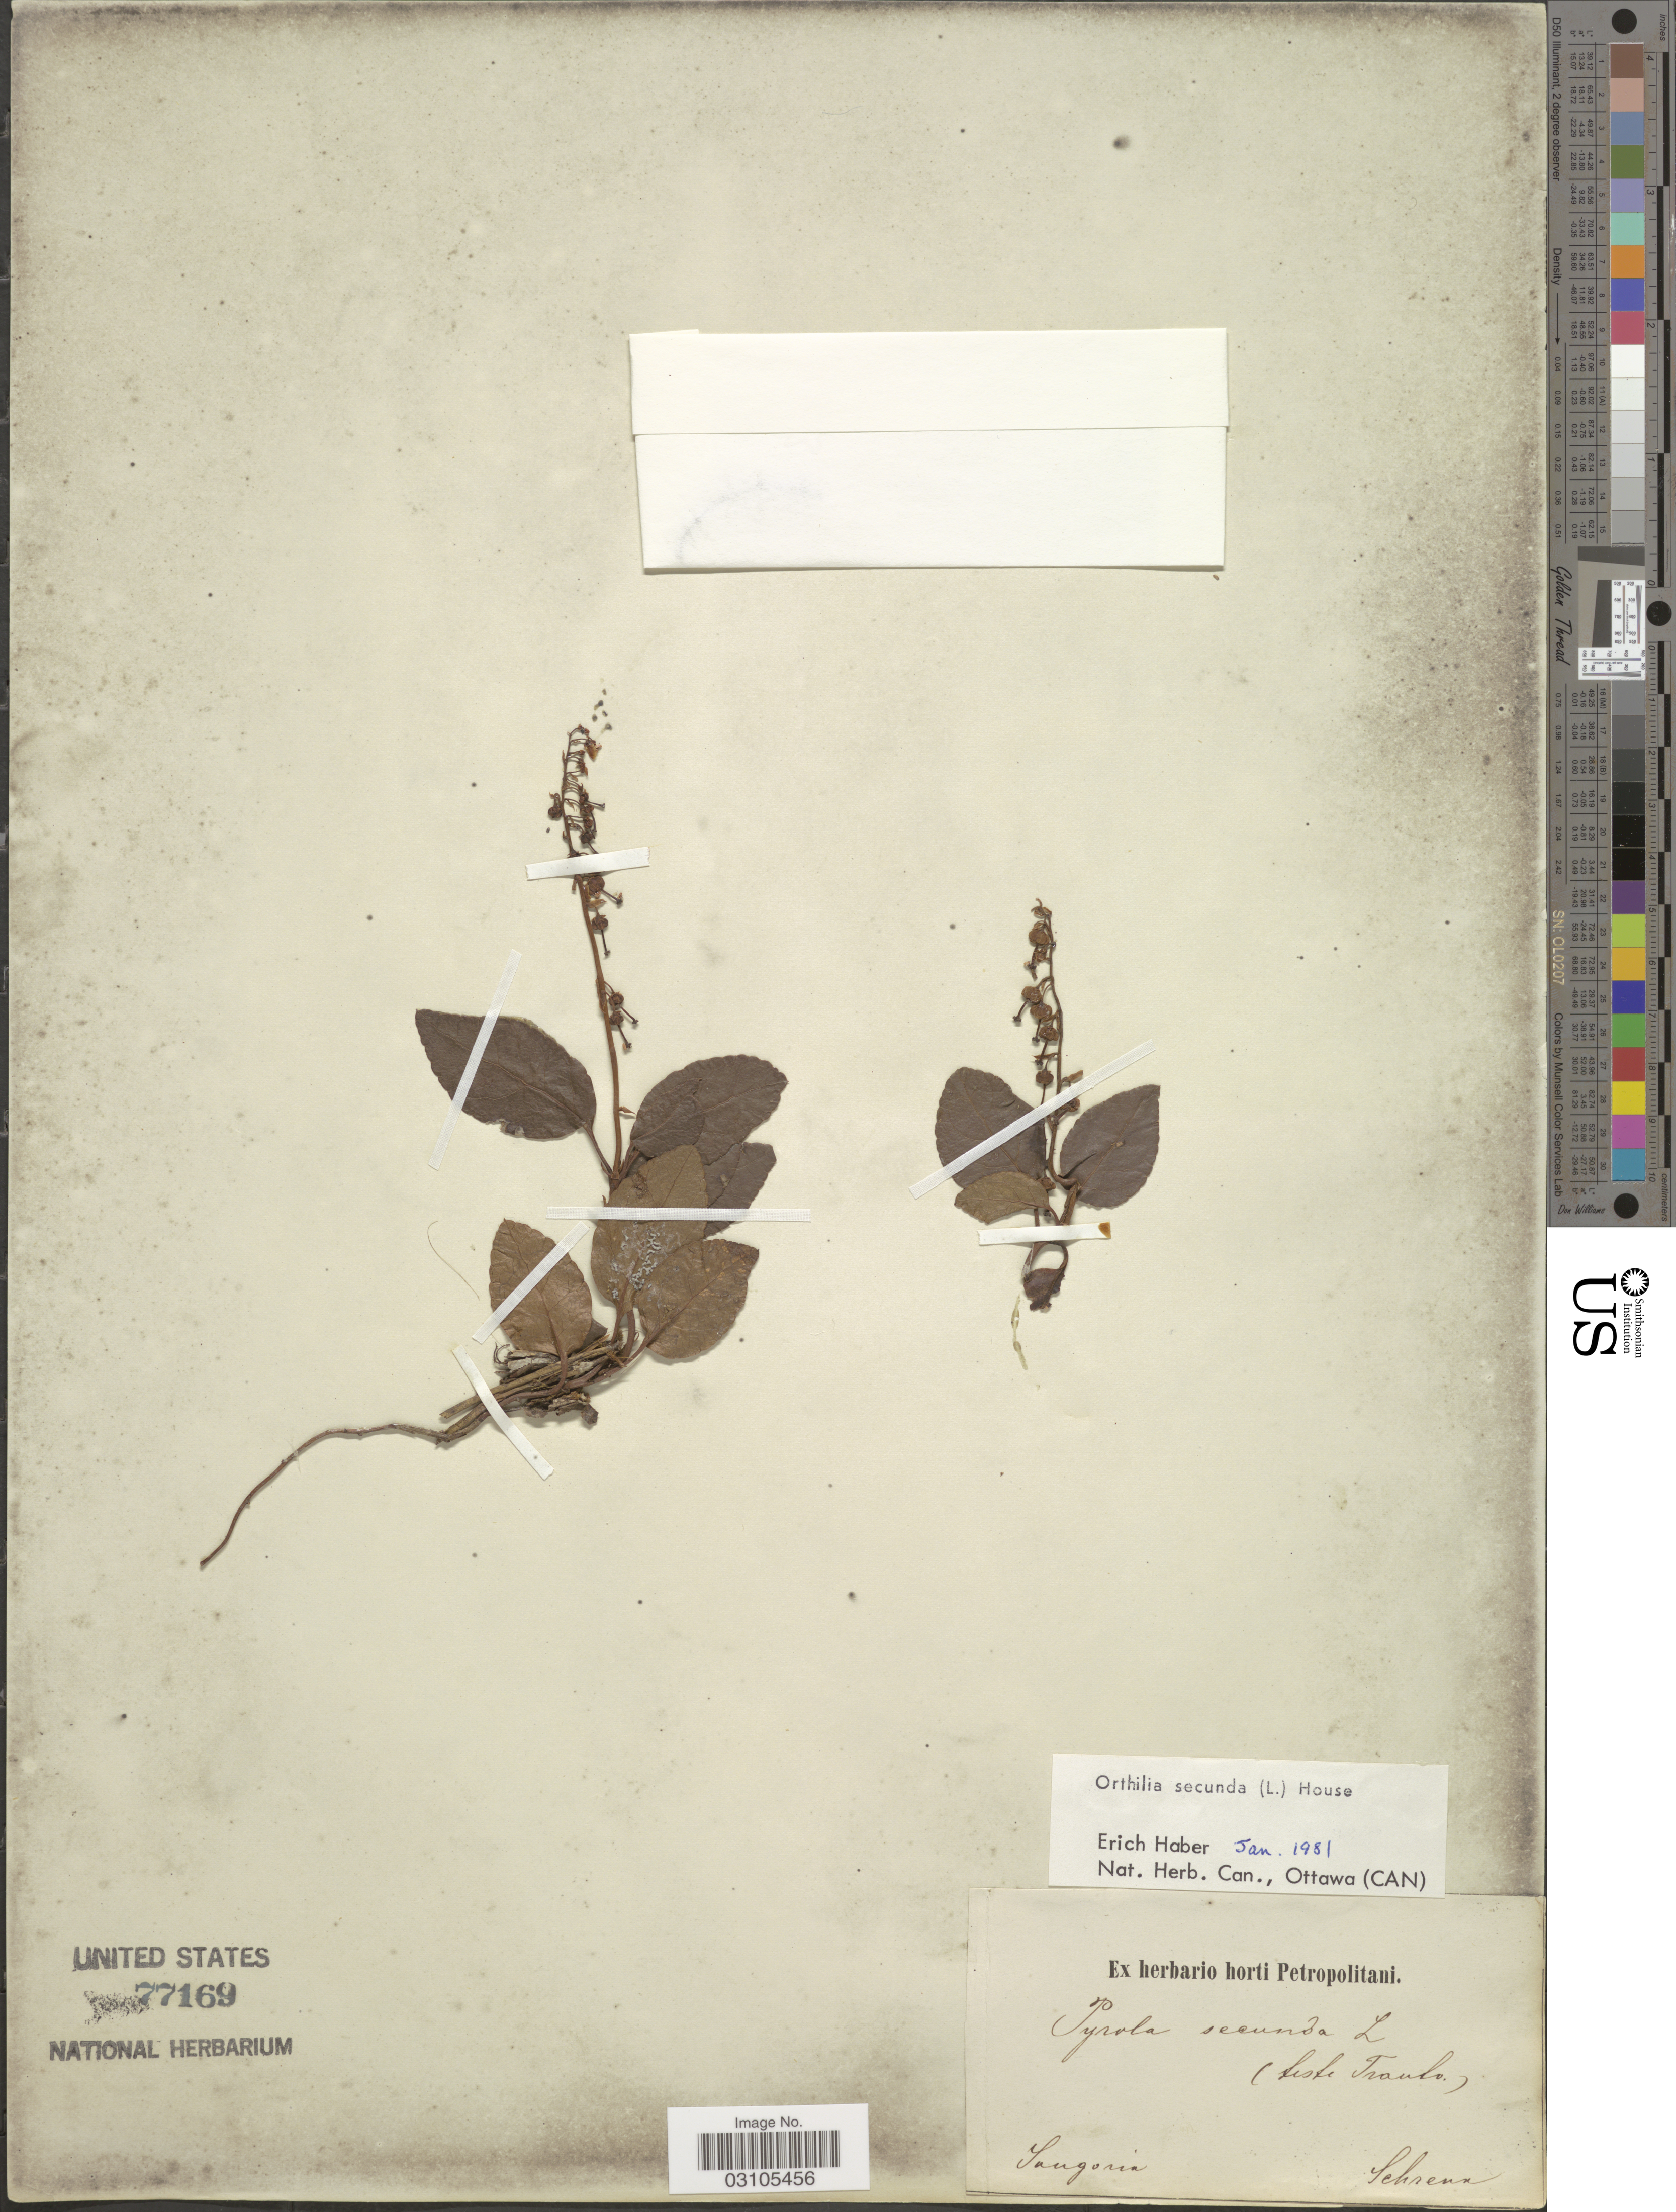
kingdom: Plantae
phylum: Tracheophyta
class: Magnoliopsida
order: Ericales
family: Ericaceae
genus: Orthilia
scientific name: Orthilia secunda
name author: (L.) House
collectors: A.G. Schrenk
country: Kazakhstan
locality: Songoria.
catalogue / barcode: US 77169